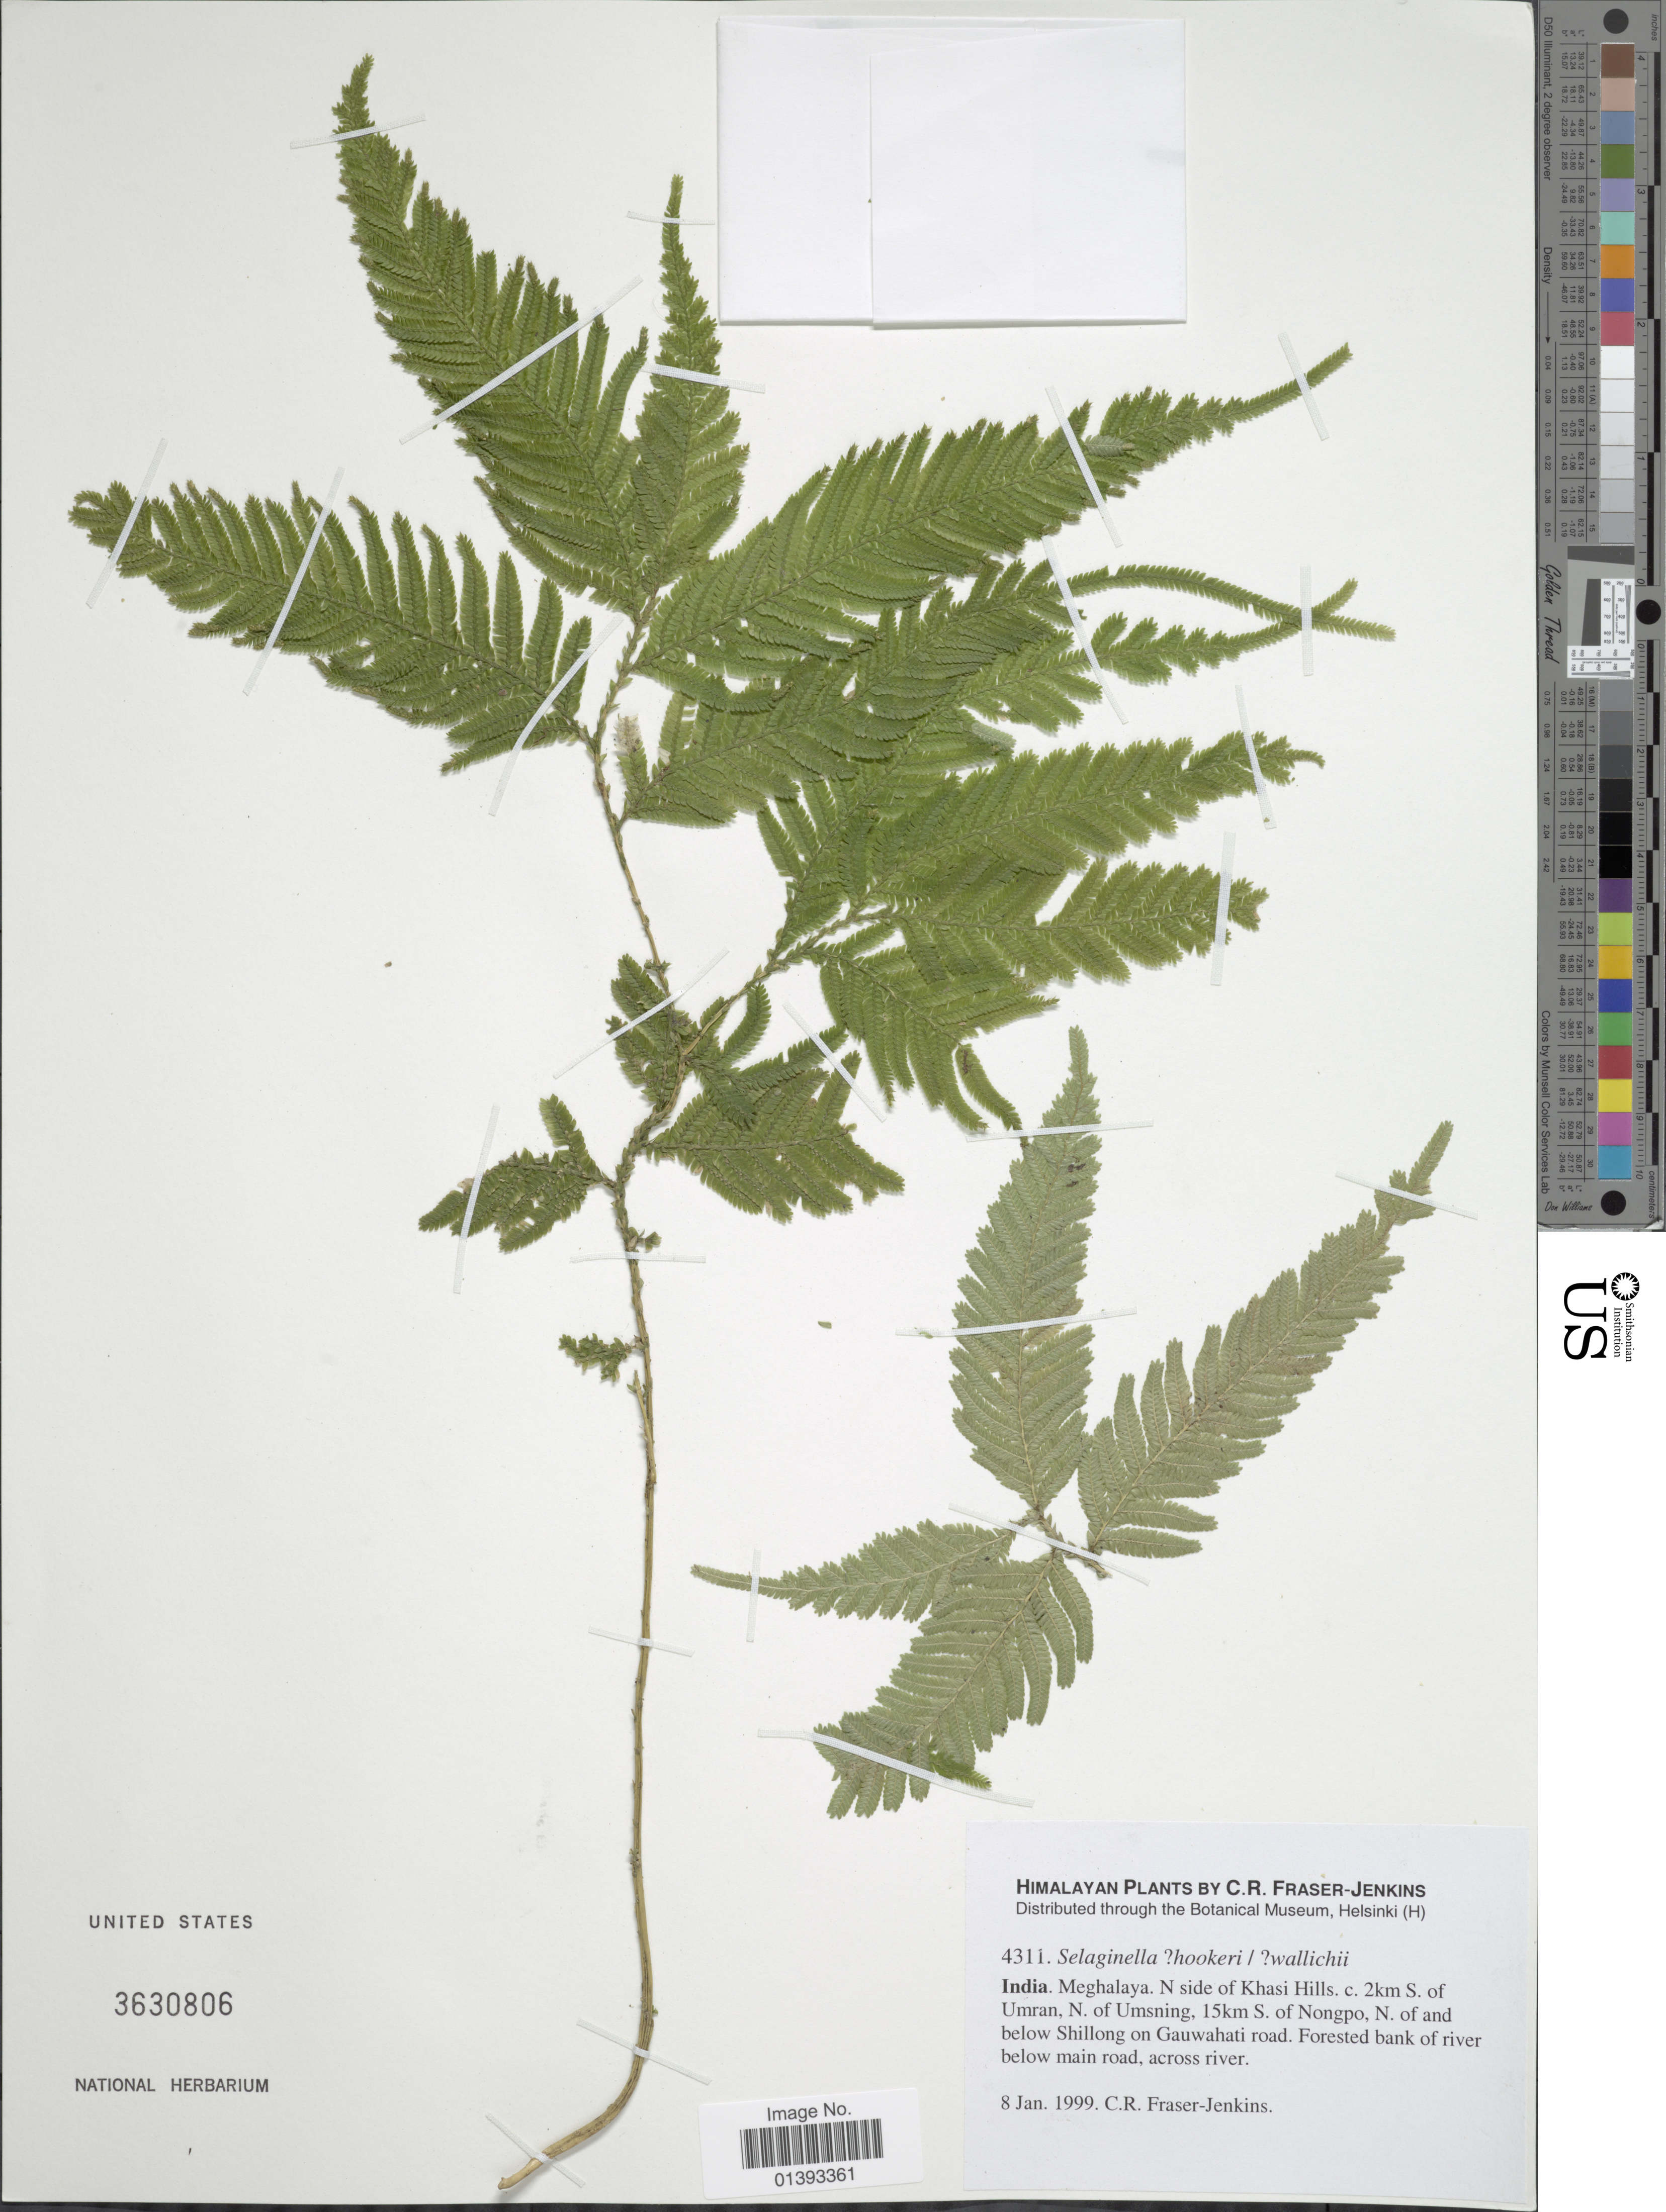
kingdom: Plantae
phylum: Tracheophyta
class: Lycopodiopsida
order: Selaginellales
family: Selaginellaceae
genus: Selaginella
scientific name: Selaginella wallichii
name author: (Hook. & Grev.) Spring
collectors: C. R. Fraser-Jenkins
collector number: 4311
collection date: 1999-01-08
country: India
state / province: Meghalaya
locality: N side of Khasi Hills, c. 2km S of Umran, N. of Umsning, 15km S of Nongpo, N. of and below Shillong on Gauwahati road, forested bank of river below main road, across river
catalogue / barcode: US 3630806